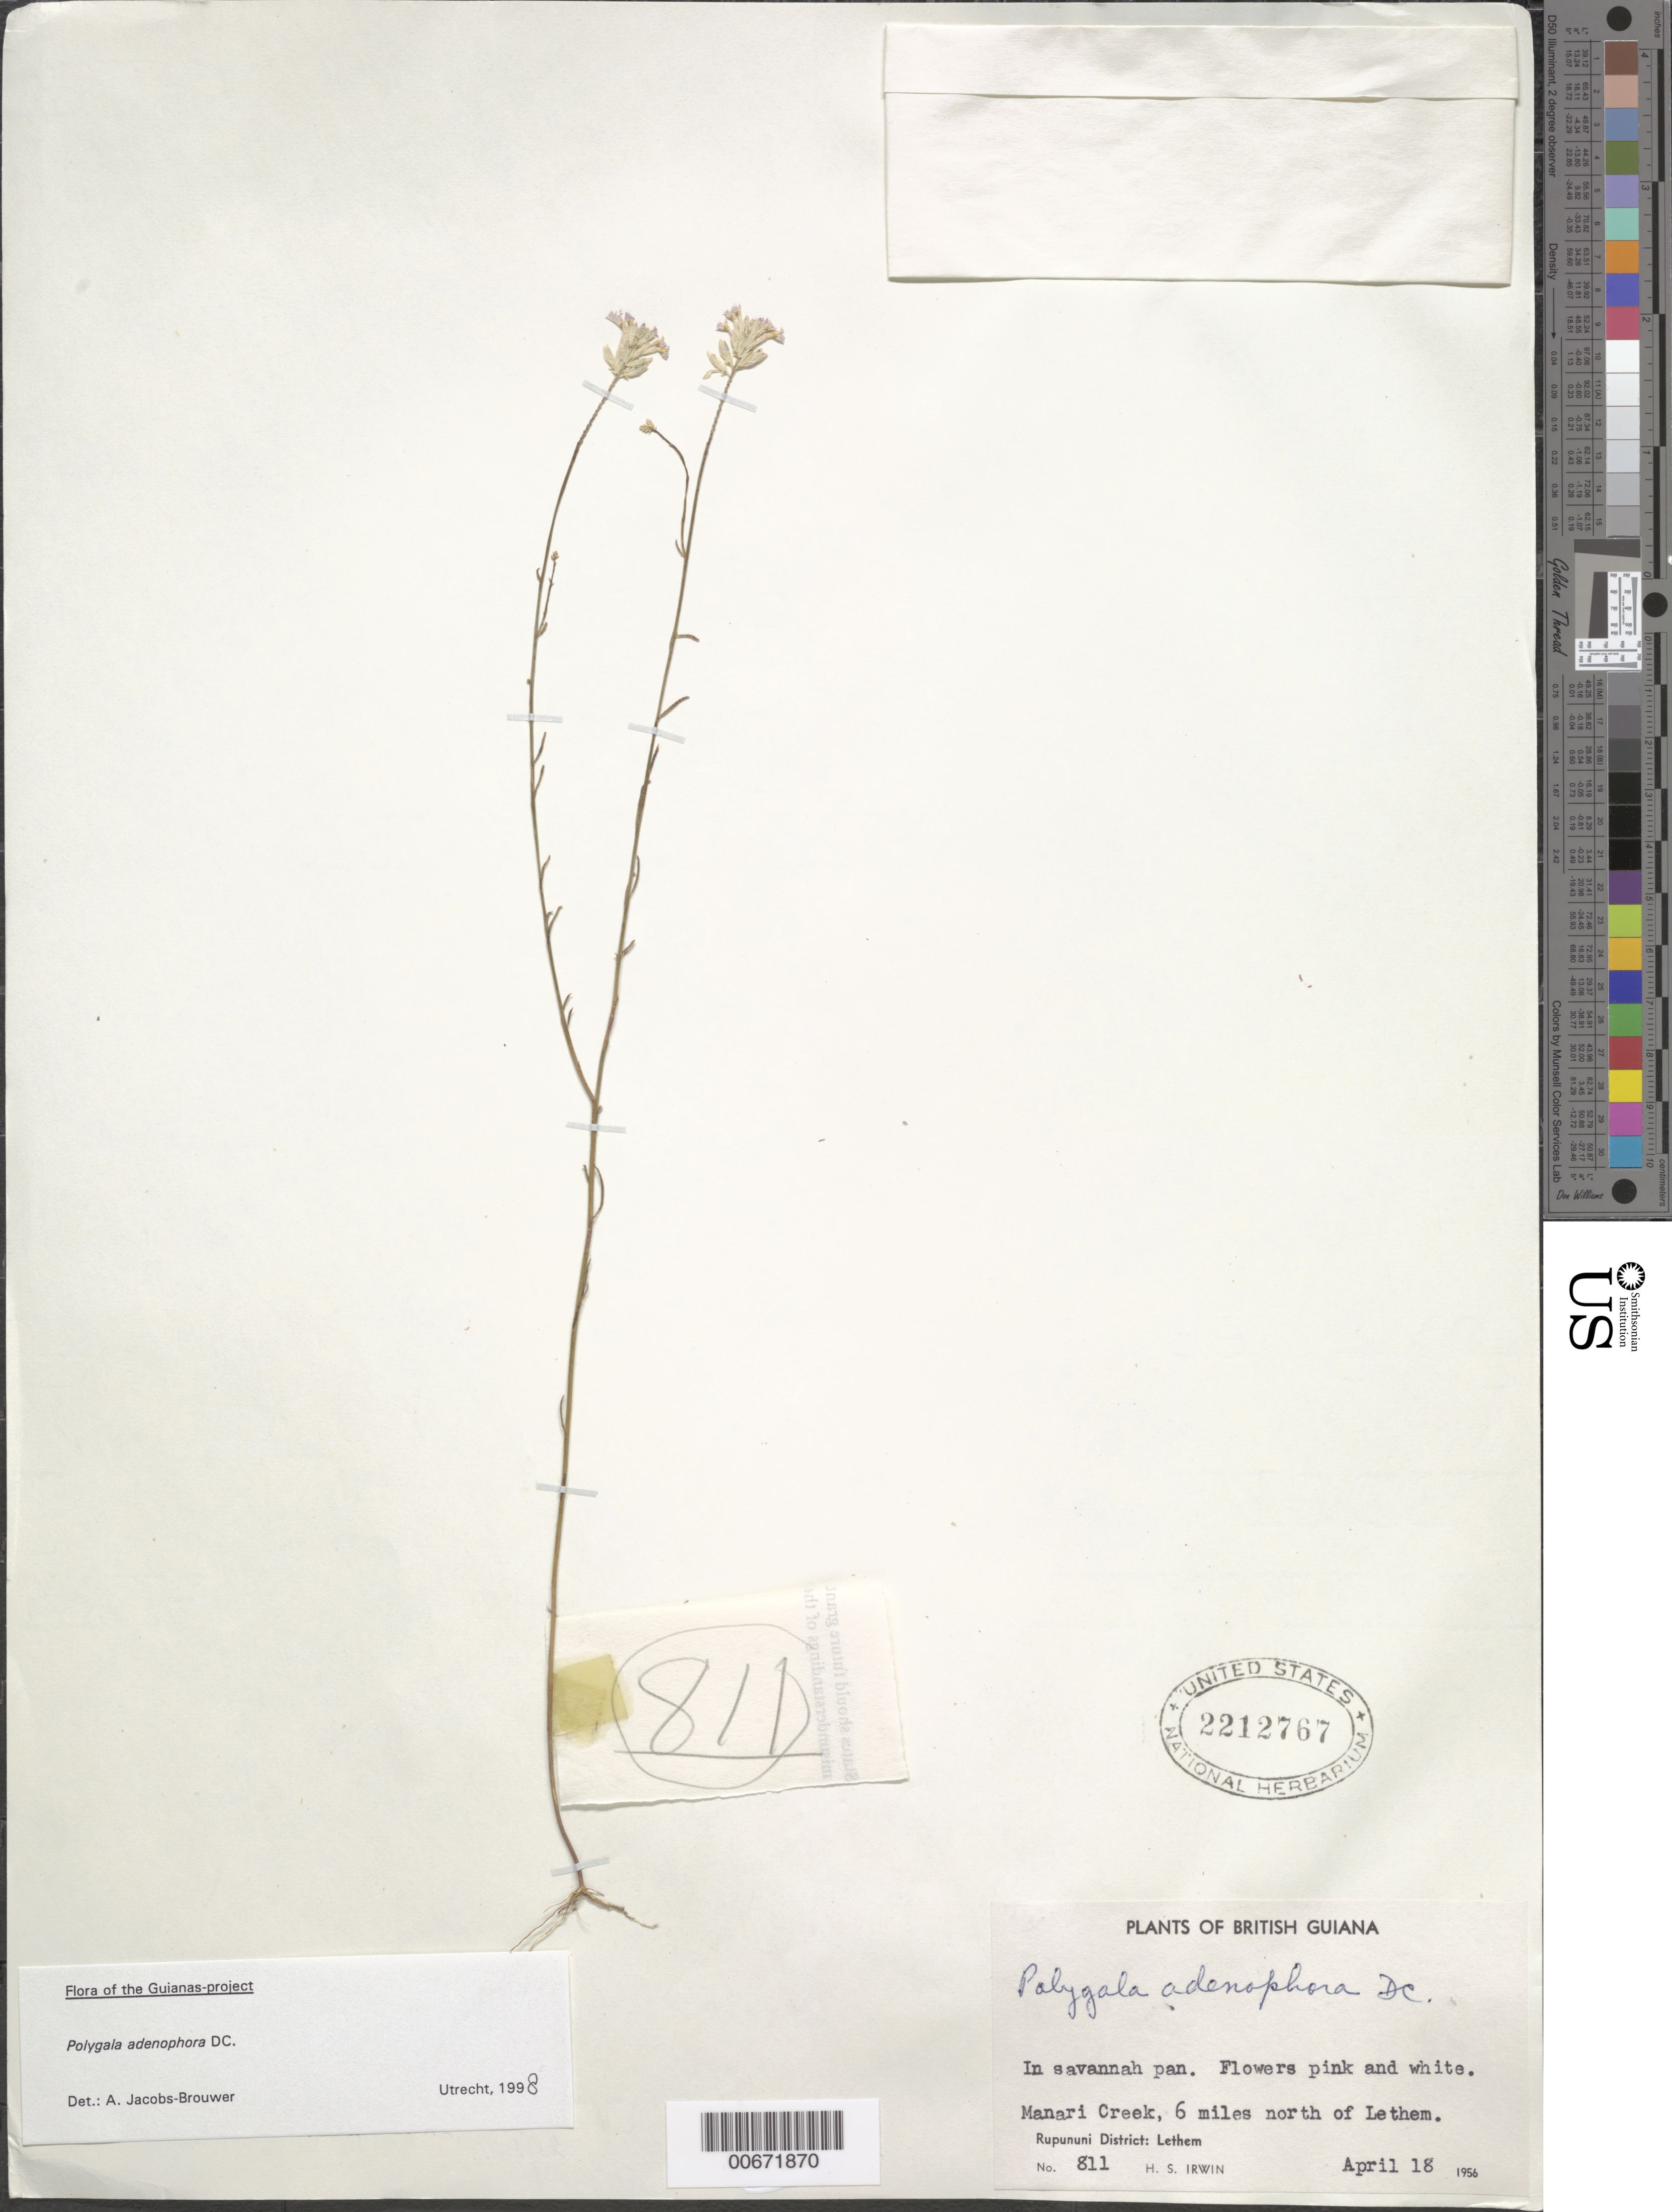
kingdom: Plantae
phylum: Tracheophyta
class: Magnoliopsida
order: Fabales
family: Polygalaceae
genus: Polygala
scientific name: Polygala adenophora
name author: DC.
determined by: Jacobs-Brouwer, A.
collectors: H. Irwin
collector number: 811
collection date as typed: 18-Apr-56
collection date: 1956-04-18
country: Guyana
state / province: U. Takutu-U. Essequibo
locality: Rupununi Dist., 6 mi. N of Lethem, on Manari Creek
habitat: Savanna pan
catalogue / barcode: US 2212767